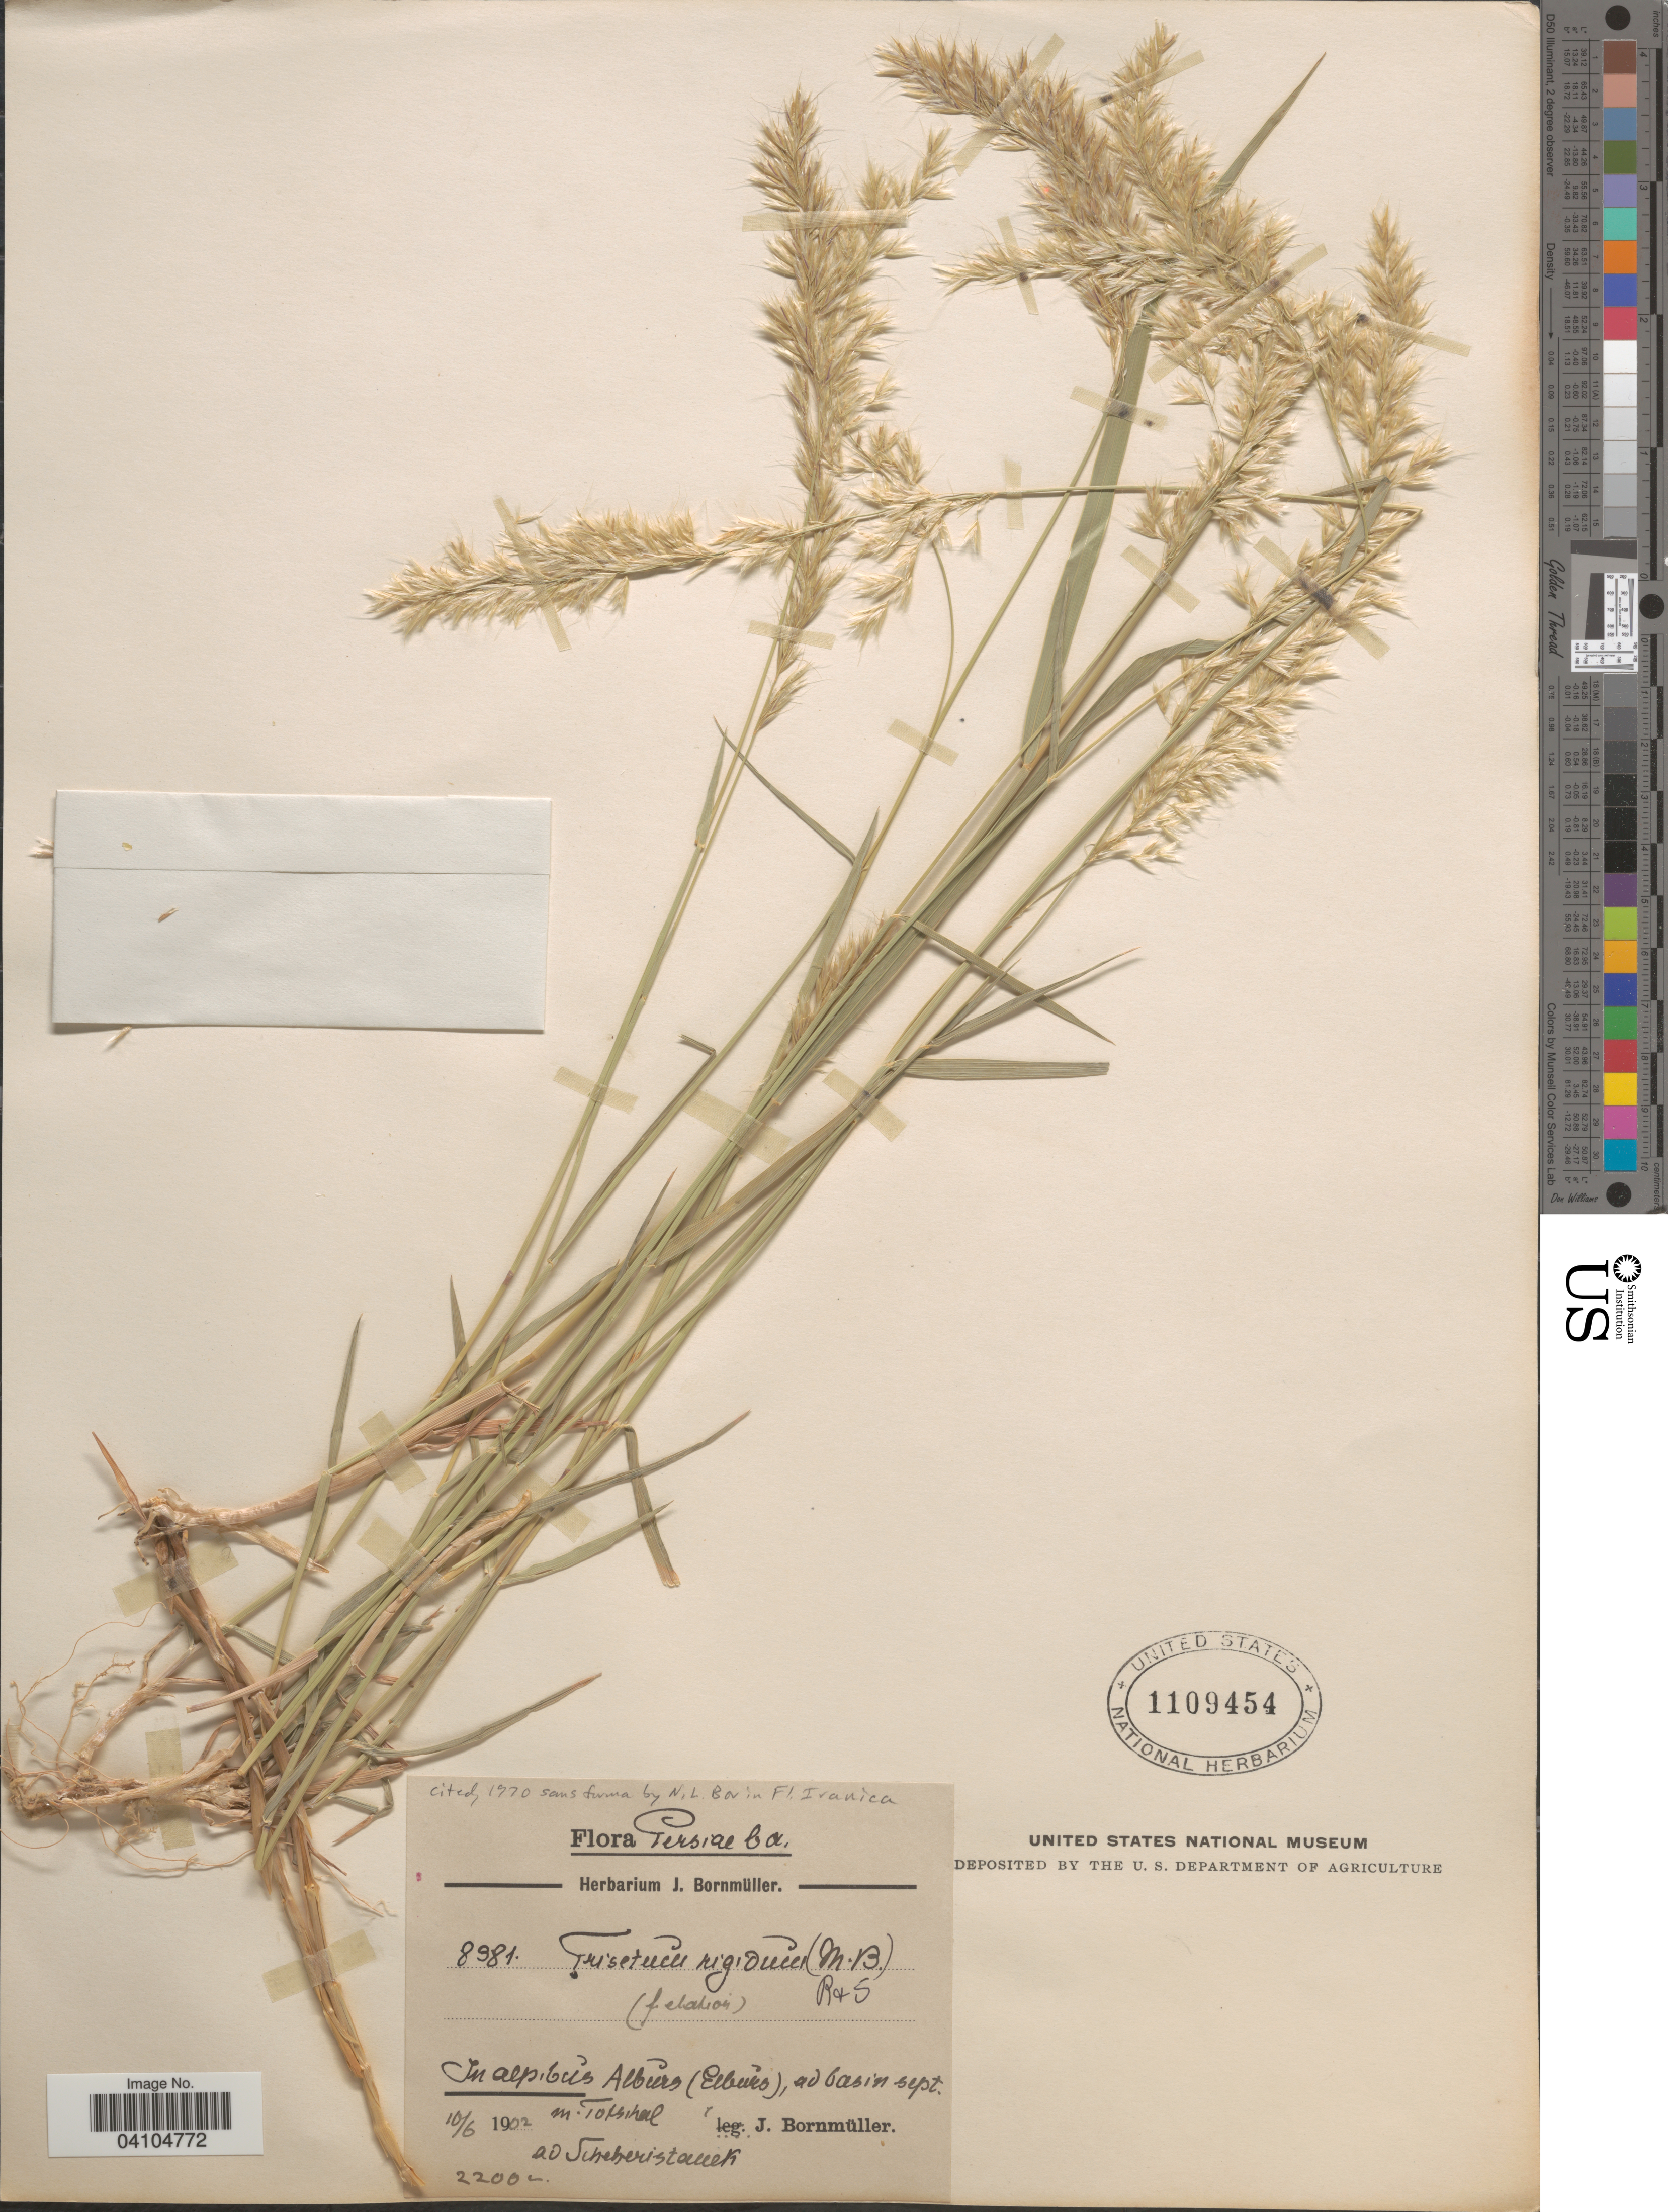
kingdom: Plantae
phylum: Tracheophyta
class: Liliopsida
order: Poales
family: Poaceae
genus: Acrospelion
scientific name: Acrospelion rigidum ined.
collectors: J. Bornmüller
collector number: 8381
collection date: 1902-06-10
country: Iran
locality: Persiae bor. In alpibus Alburs (Elburs), ad basin sept. m. Totschal ad Scheheristanek.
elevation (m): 2200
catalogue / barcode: US 1109454